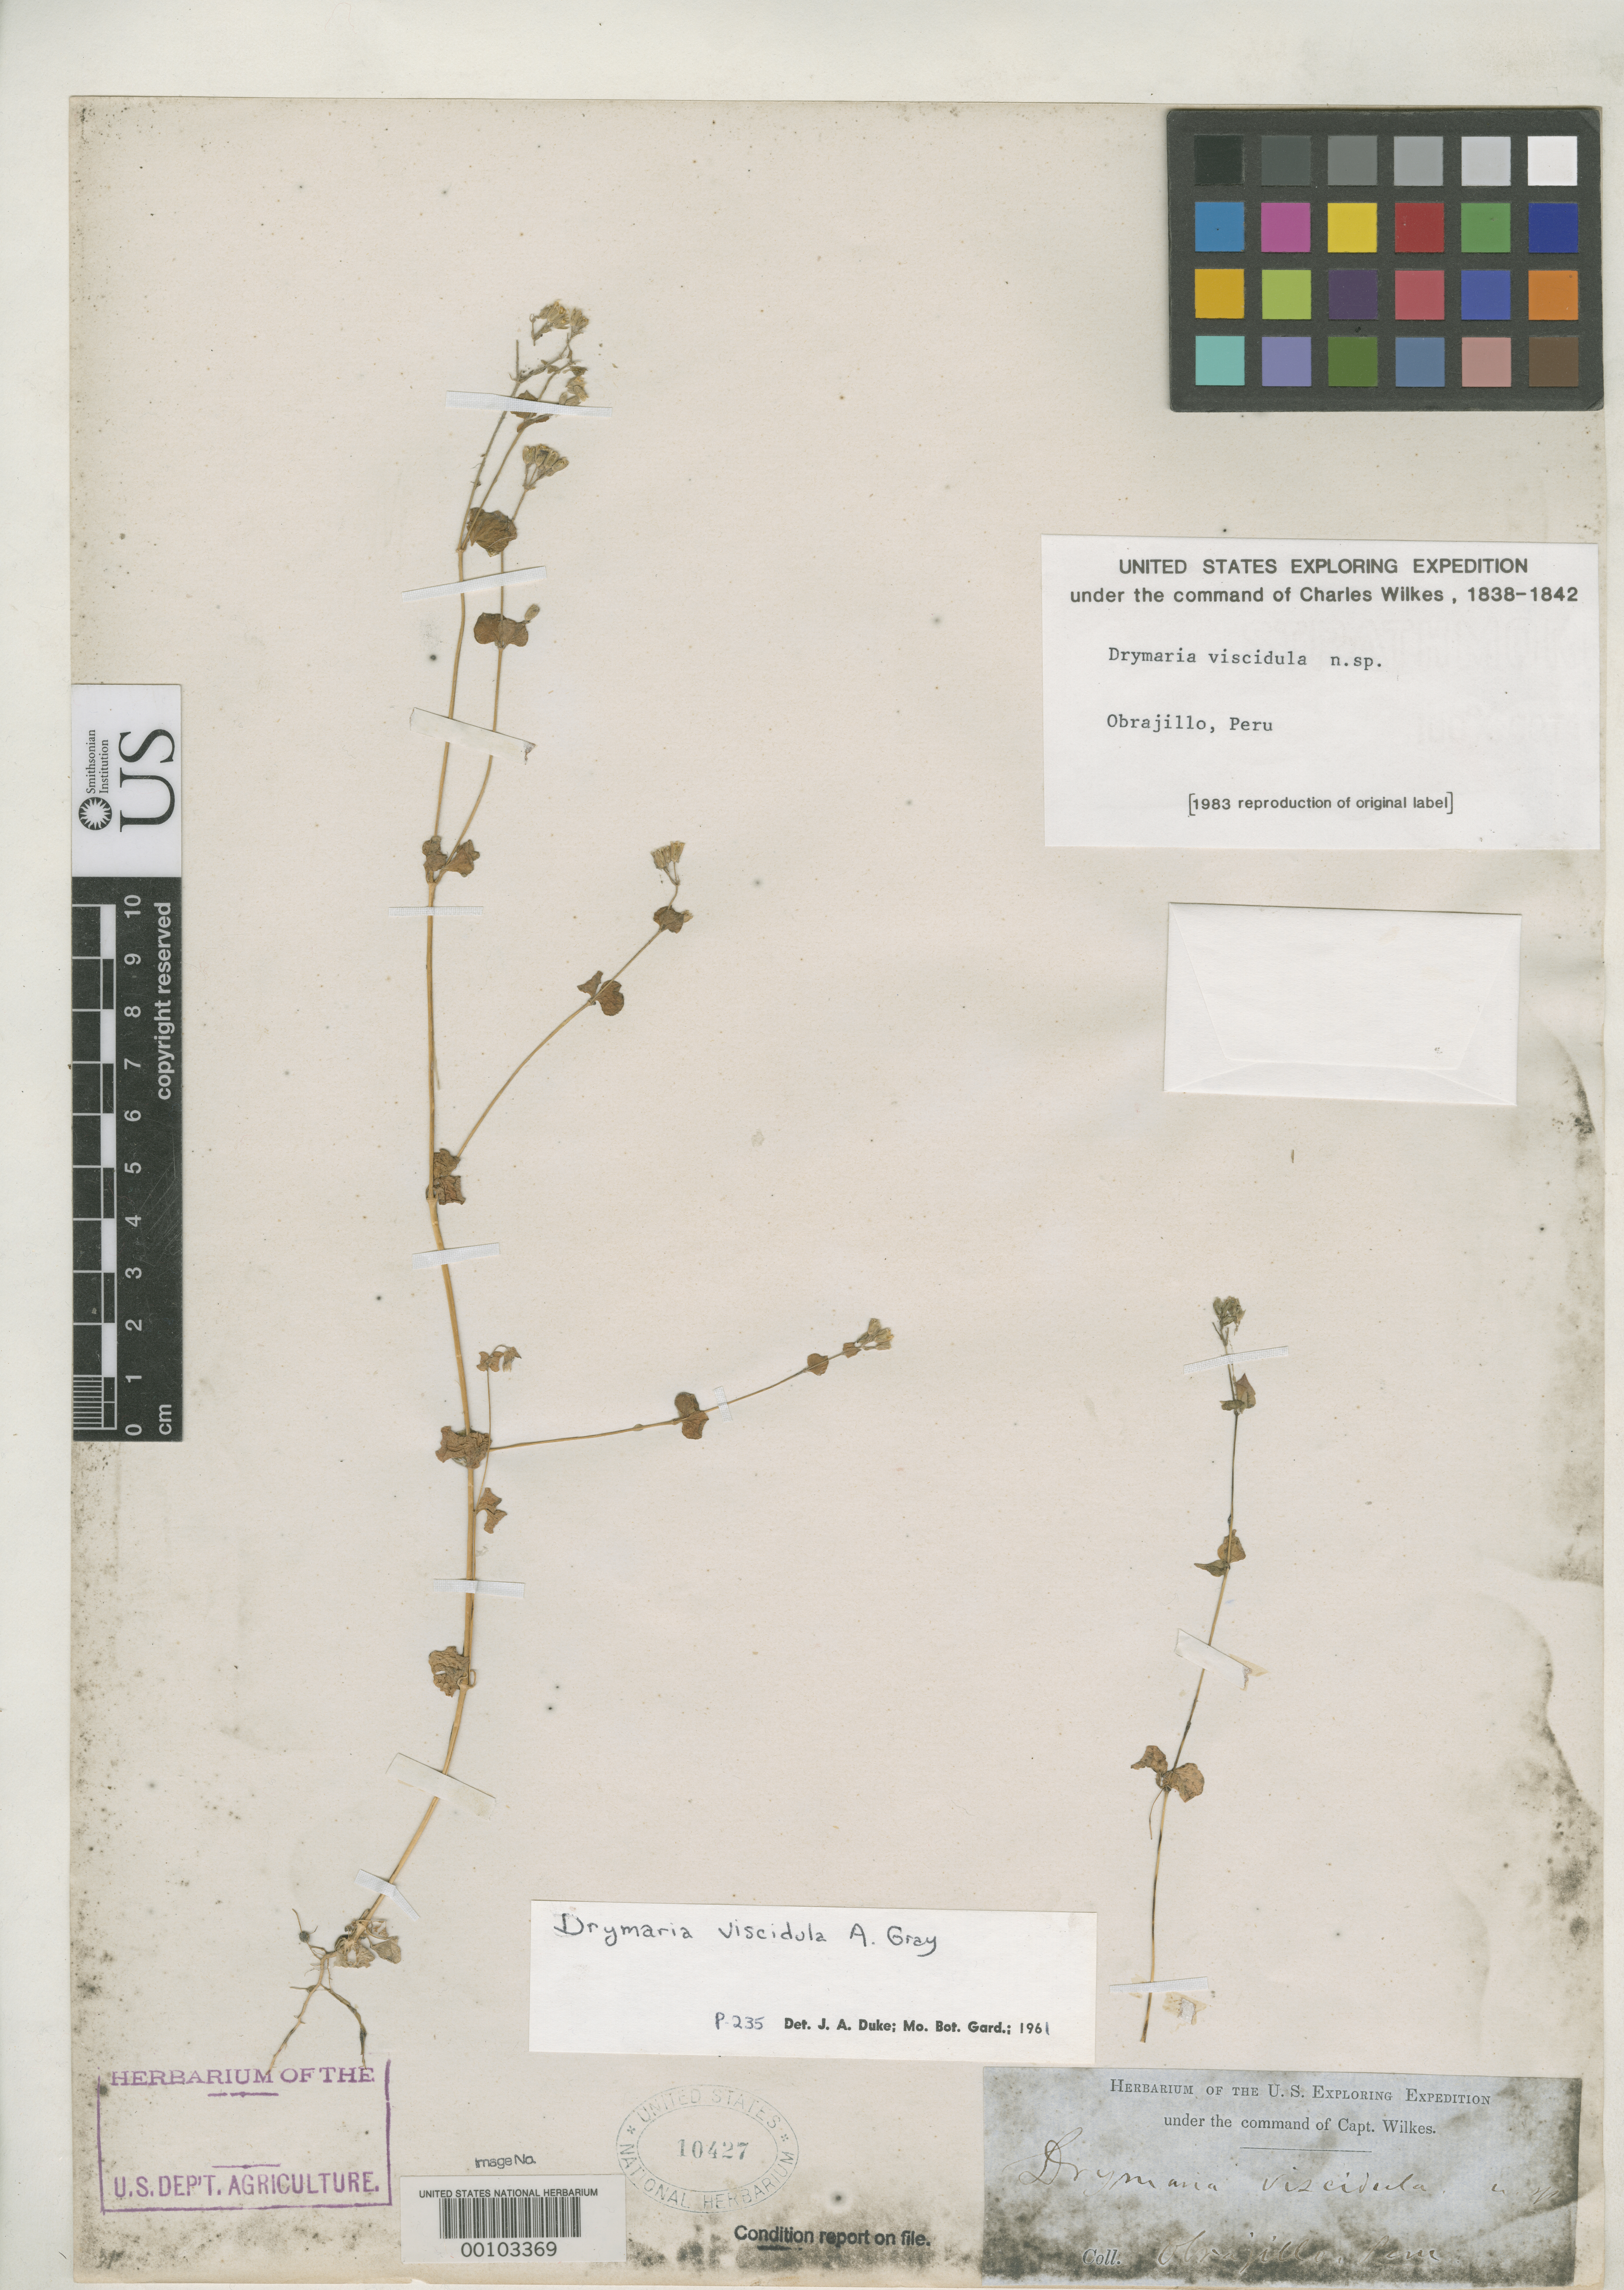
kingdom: Plantae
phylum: Tracheophyta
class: Magnoliopsida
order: Caryophyllales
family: Caryophyllaceae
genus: Drymaria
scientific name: Drymaria viscidula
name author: A. Gray in Wilkes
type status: Type Collection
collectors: Wilkes Explor. Exped.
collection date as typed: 1838 to -- --- 1842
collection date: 1838/1842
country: Peru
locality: Andes, near Obrajillo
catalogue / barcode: US 10427